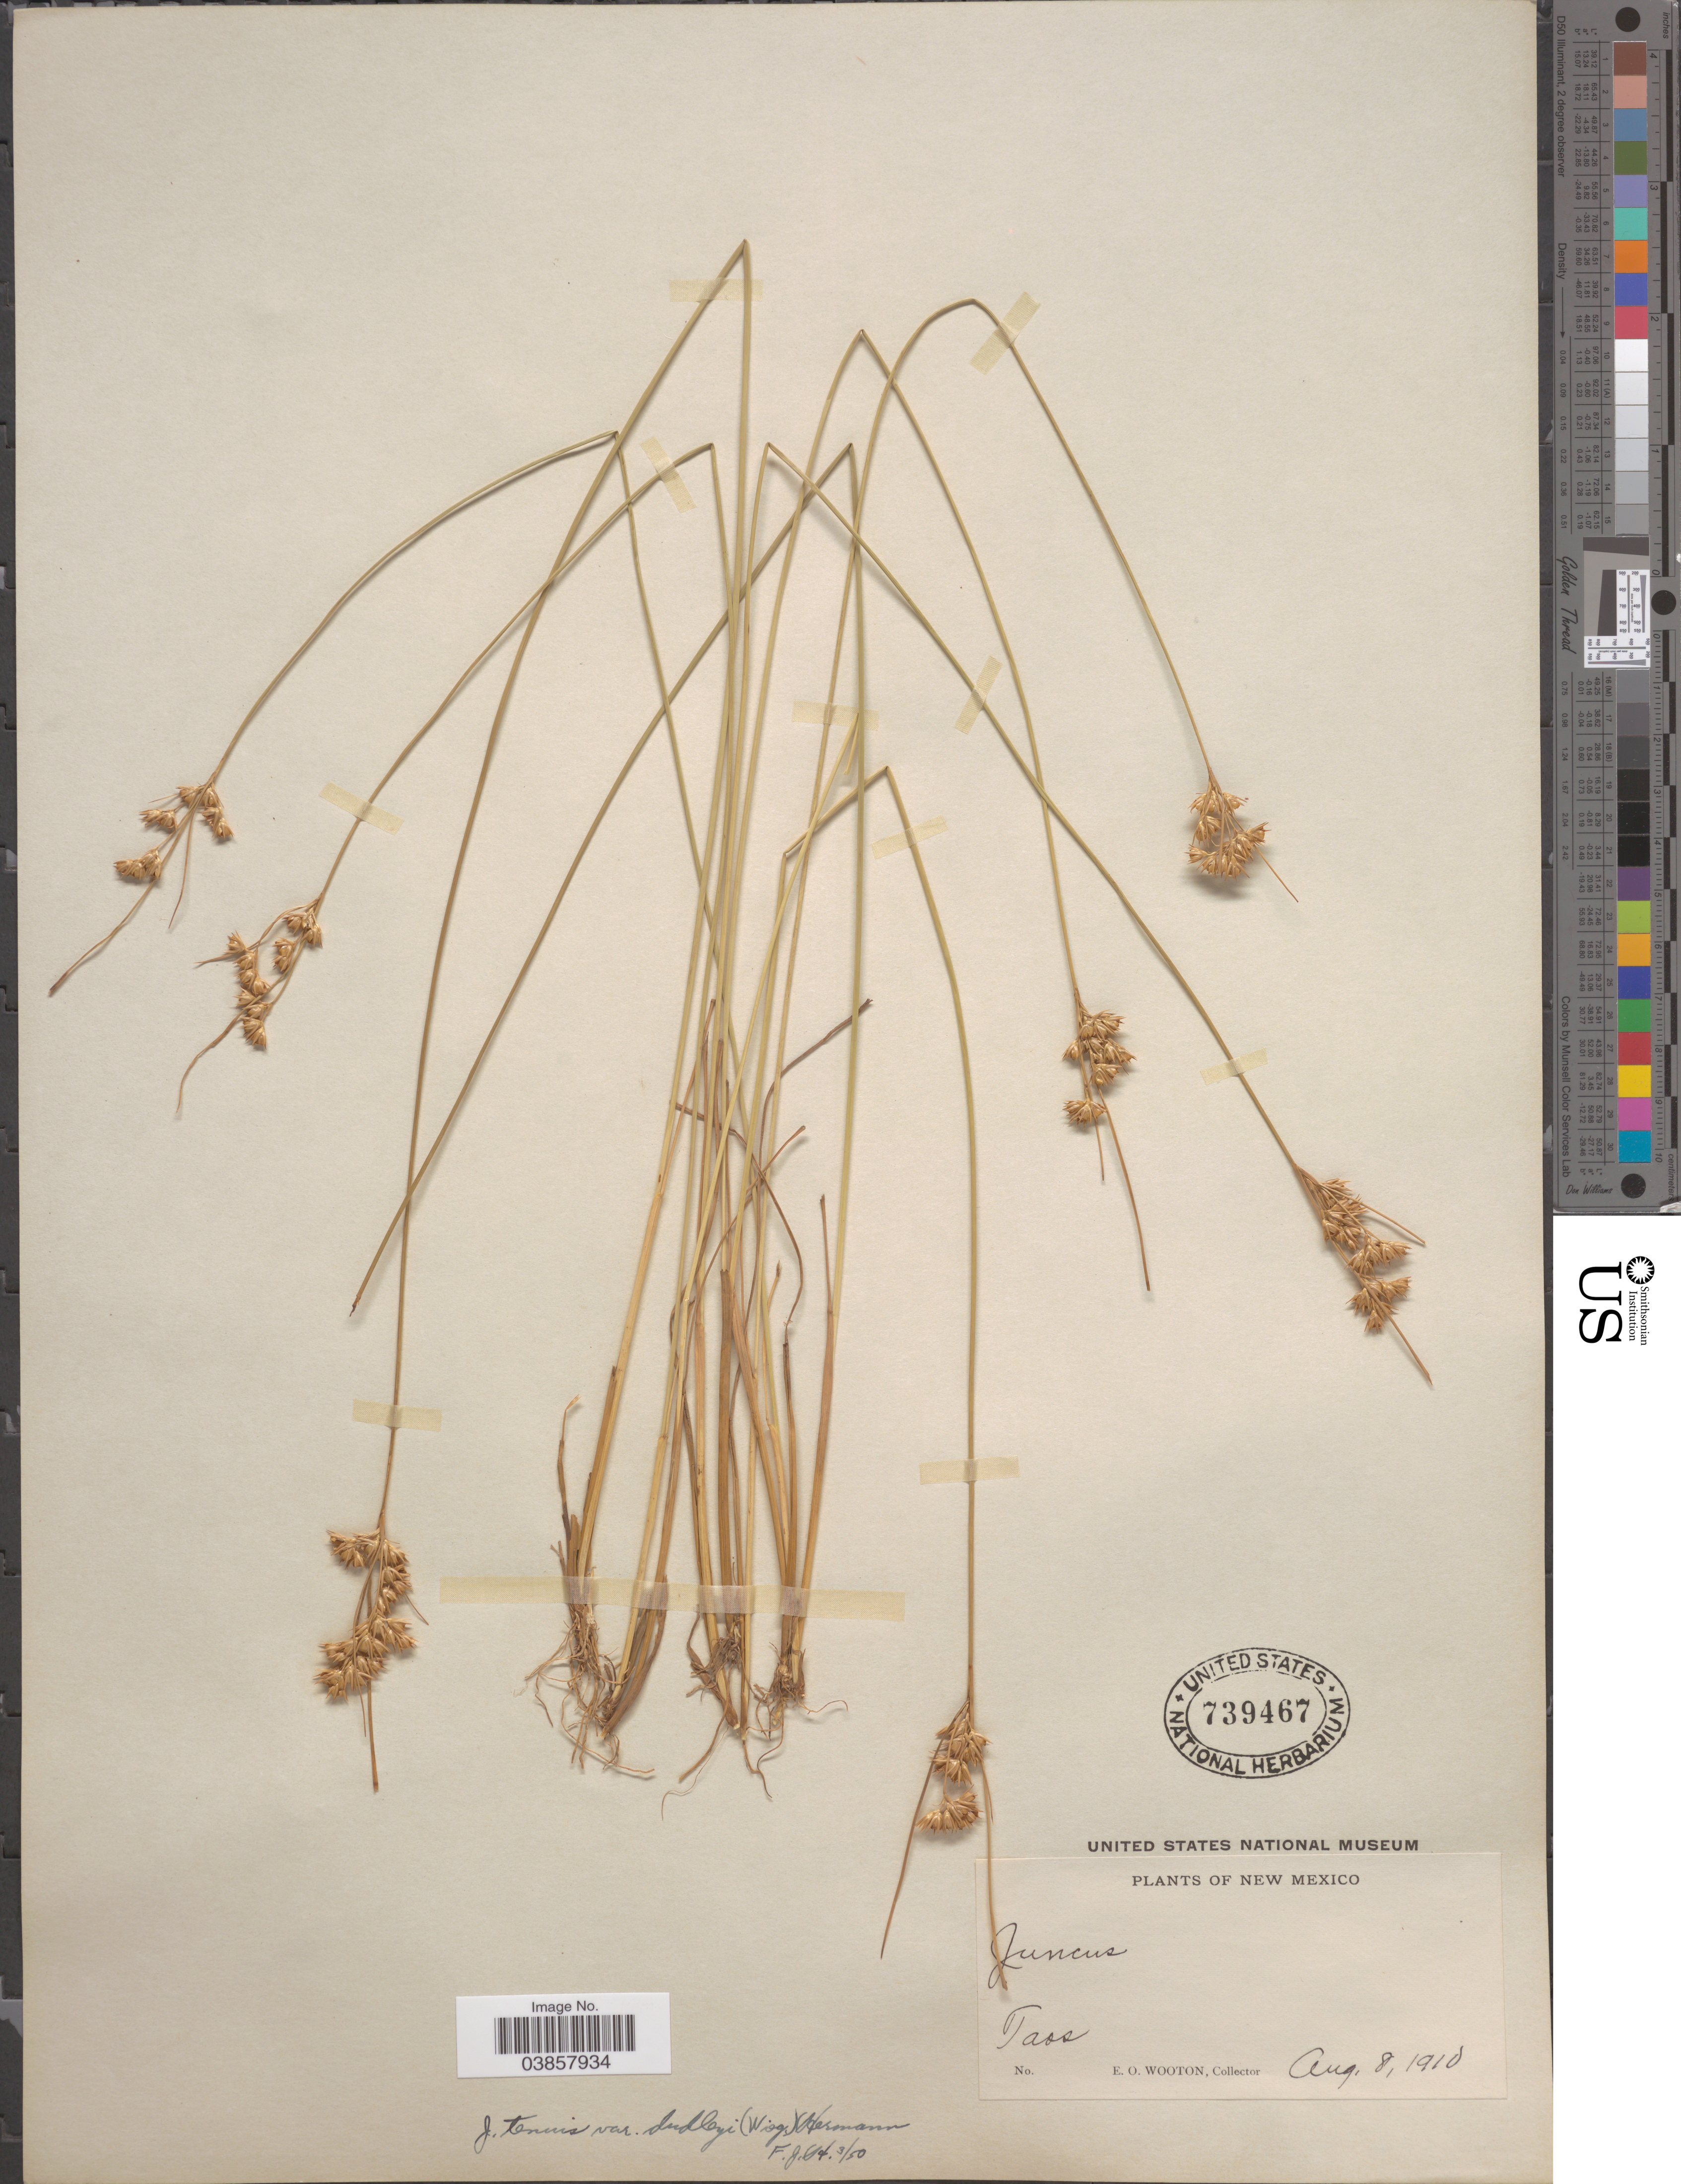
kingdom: Plantae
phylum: Tracheophyta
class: Liliopsida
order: Poales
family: Juncaceae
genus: Juncus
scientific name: Juncus tenuis var. dudleyi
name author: (Wiegand) F.J. Herm.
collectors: E. O. Wooton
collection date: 1910-08-08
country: United States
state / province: New Mexico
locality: Tass.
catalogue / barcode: US 739467